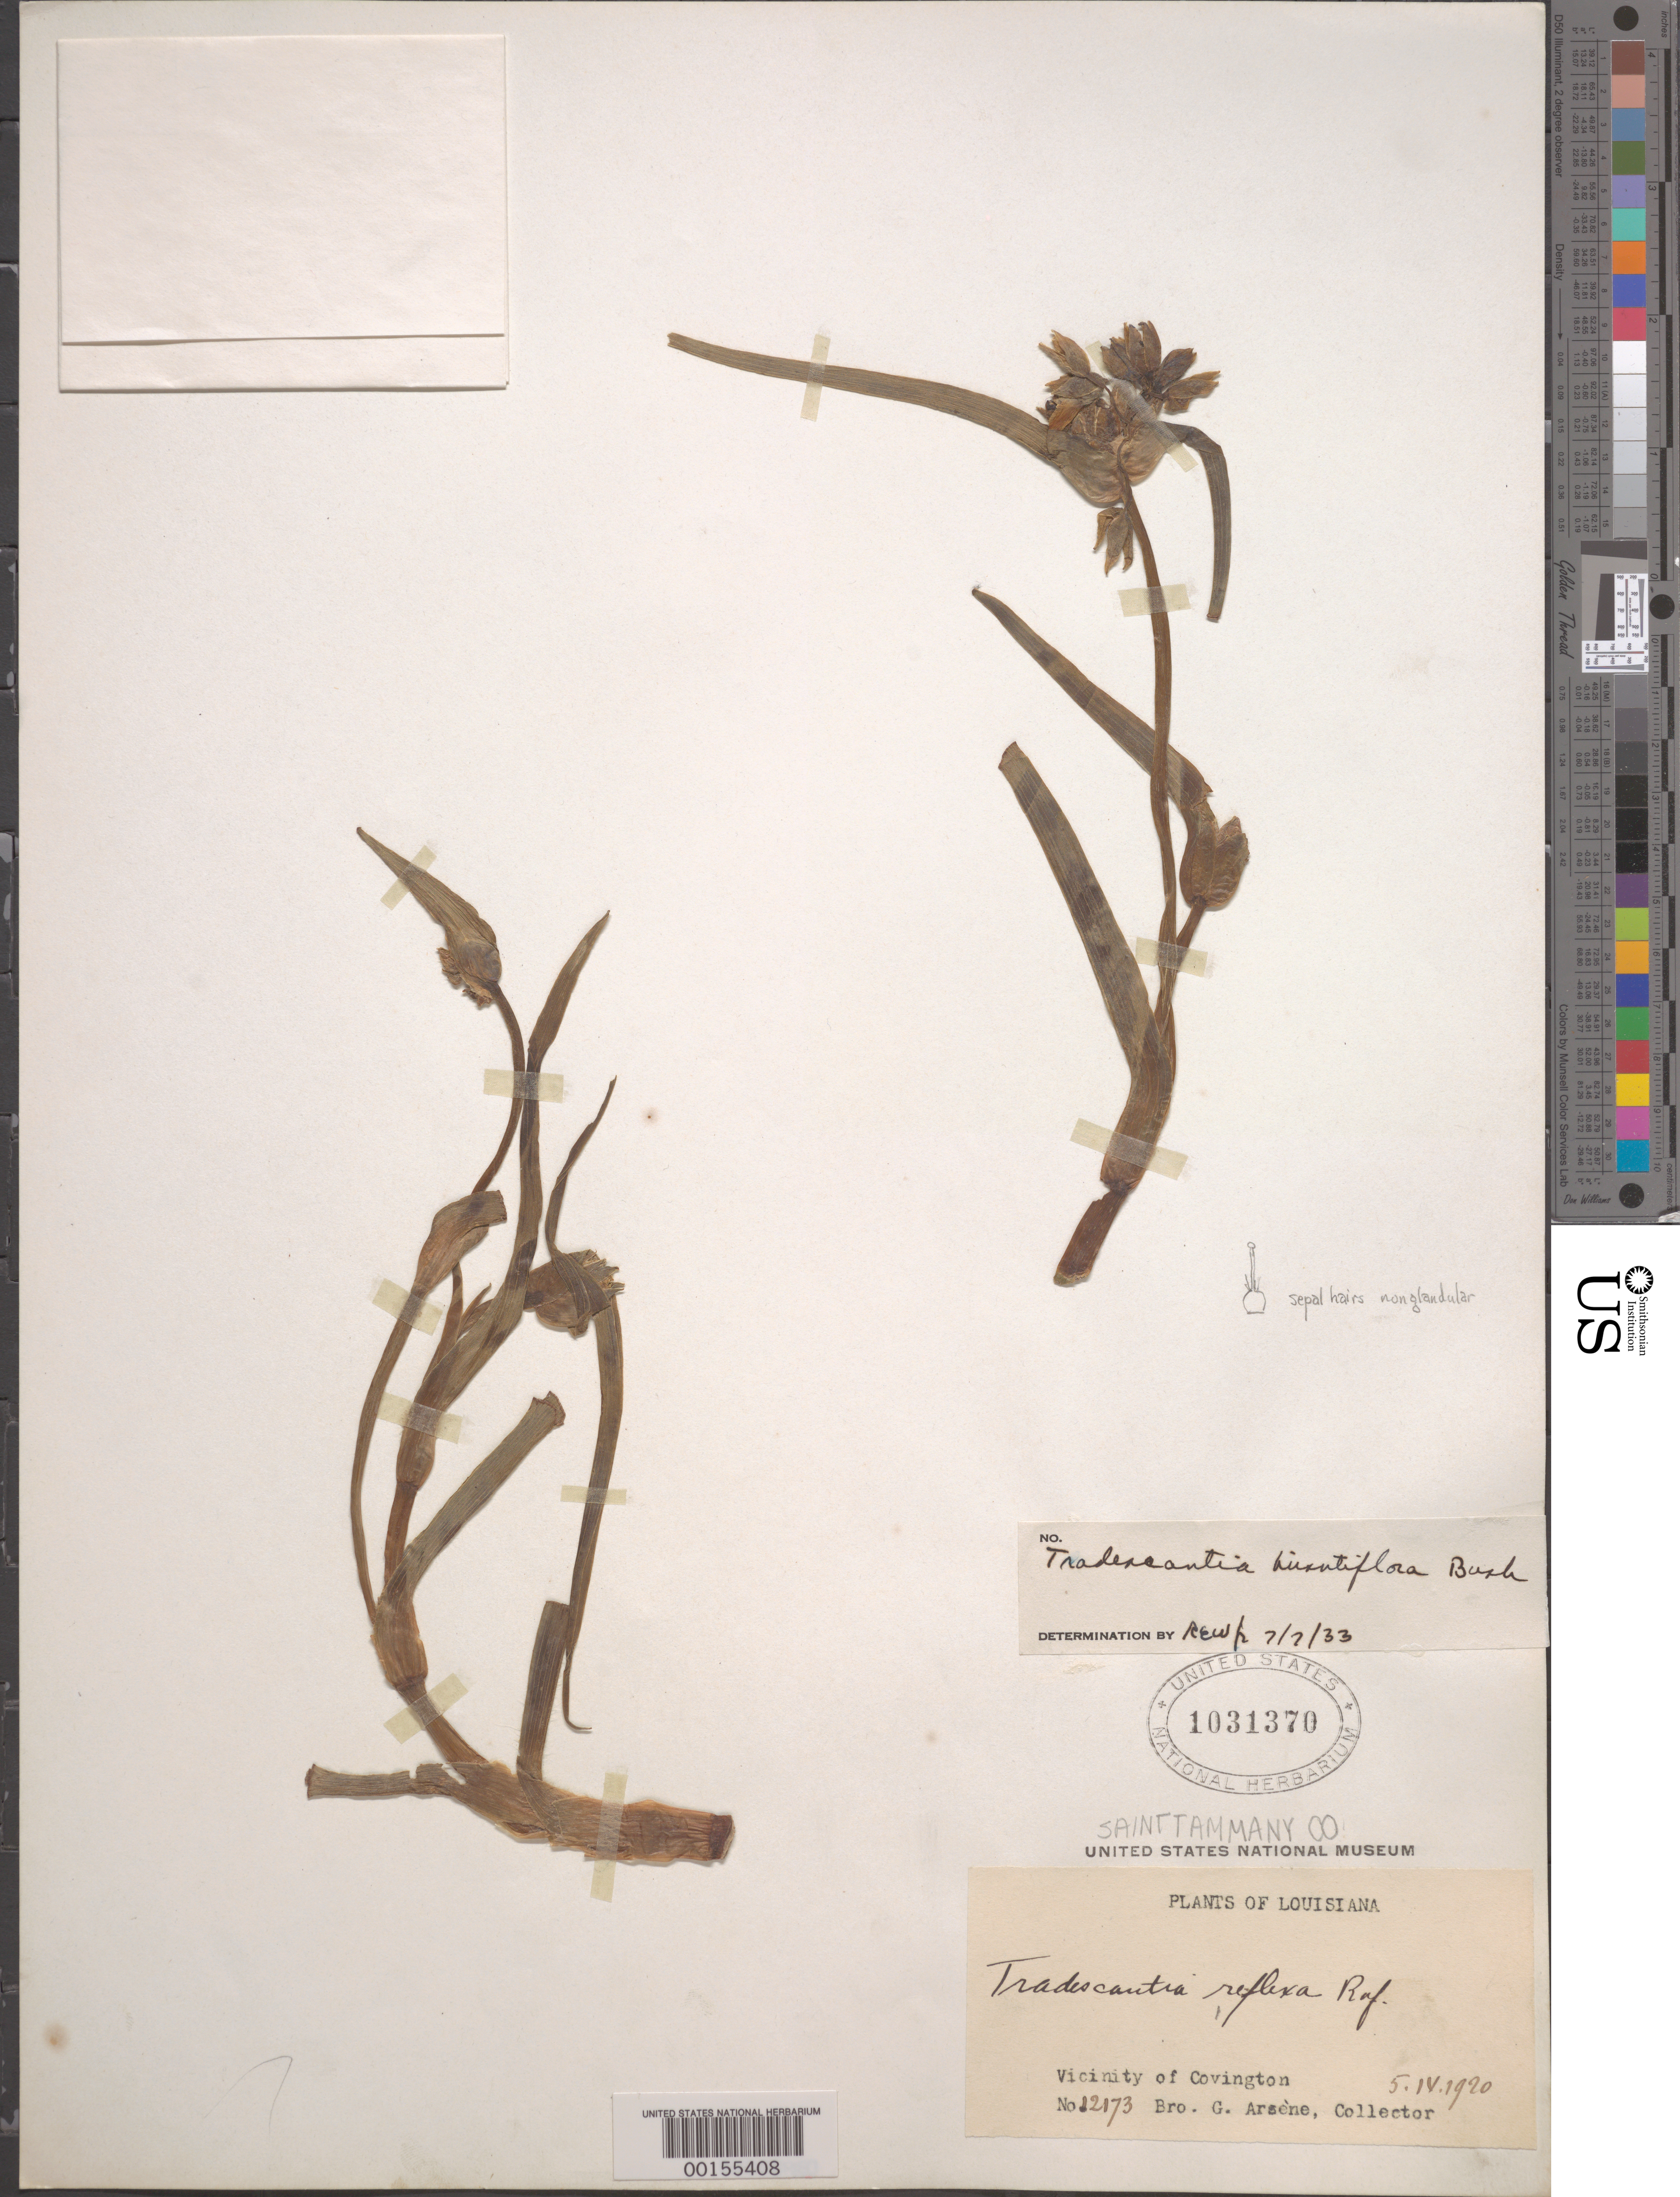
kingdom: Plantae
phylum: Tracheophyta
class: Liliopsida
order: Commelinales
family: Commelinaceae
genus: Tradescantia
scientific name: Tradescantia hirsutiflora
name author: Bush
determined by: REW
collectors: Bro. G. Arsène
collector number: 12173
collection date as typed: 05 Apr 1920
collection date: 1920-04-05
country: United States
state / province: Louisiana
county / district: Saint Tammany Parish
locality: Covington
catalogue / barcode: US 1031370